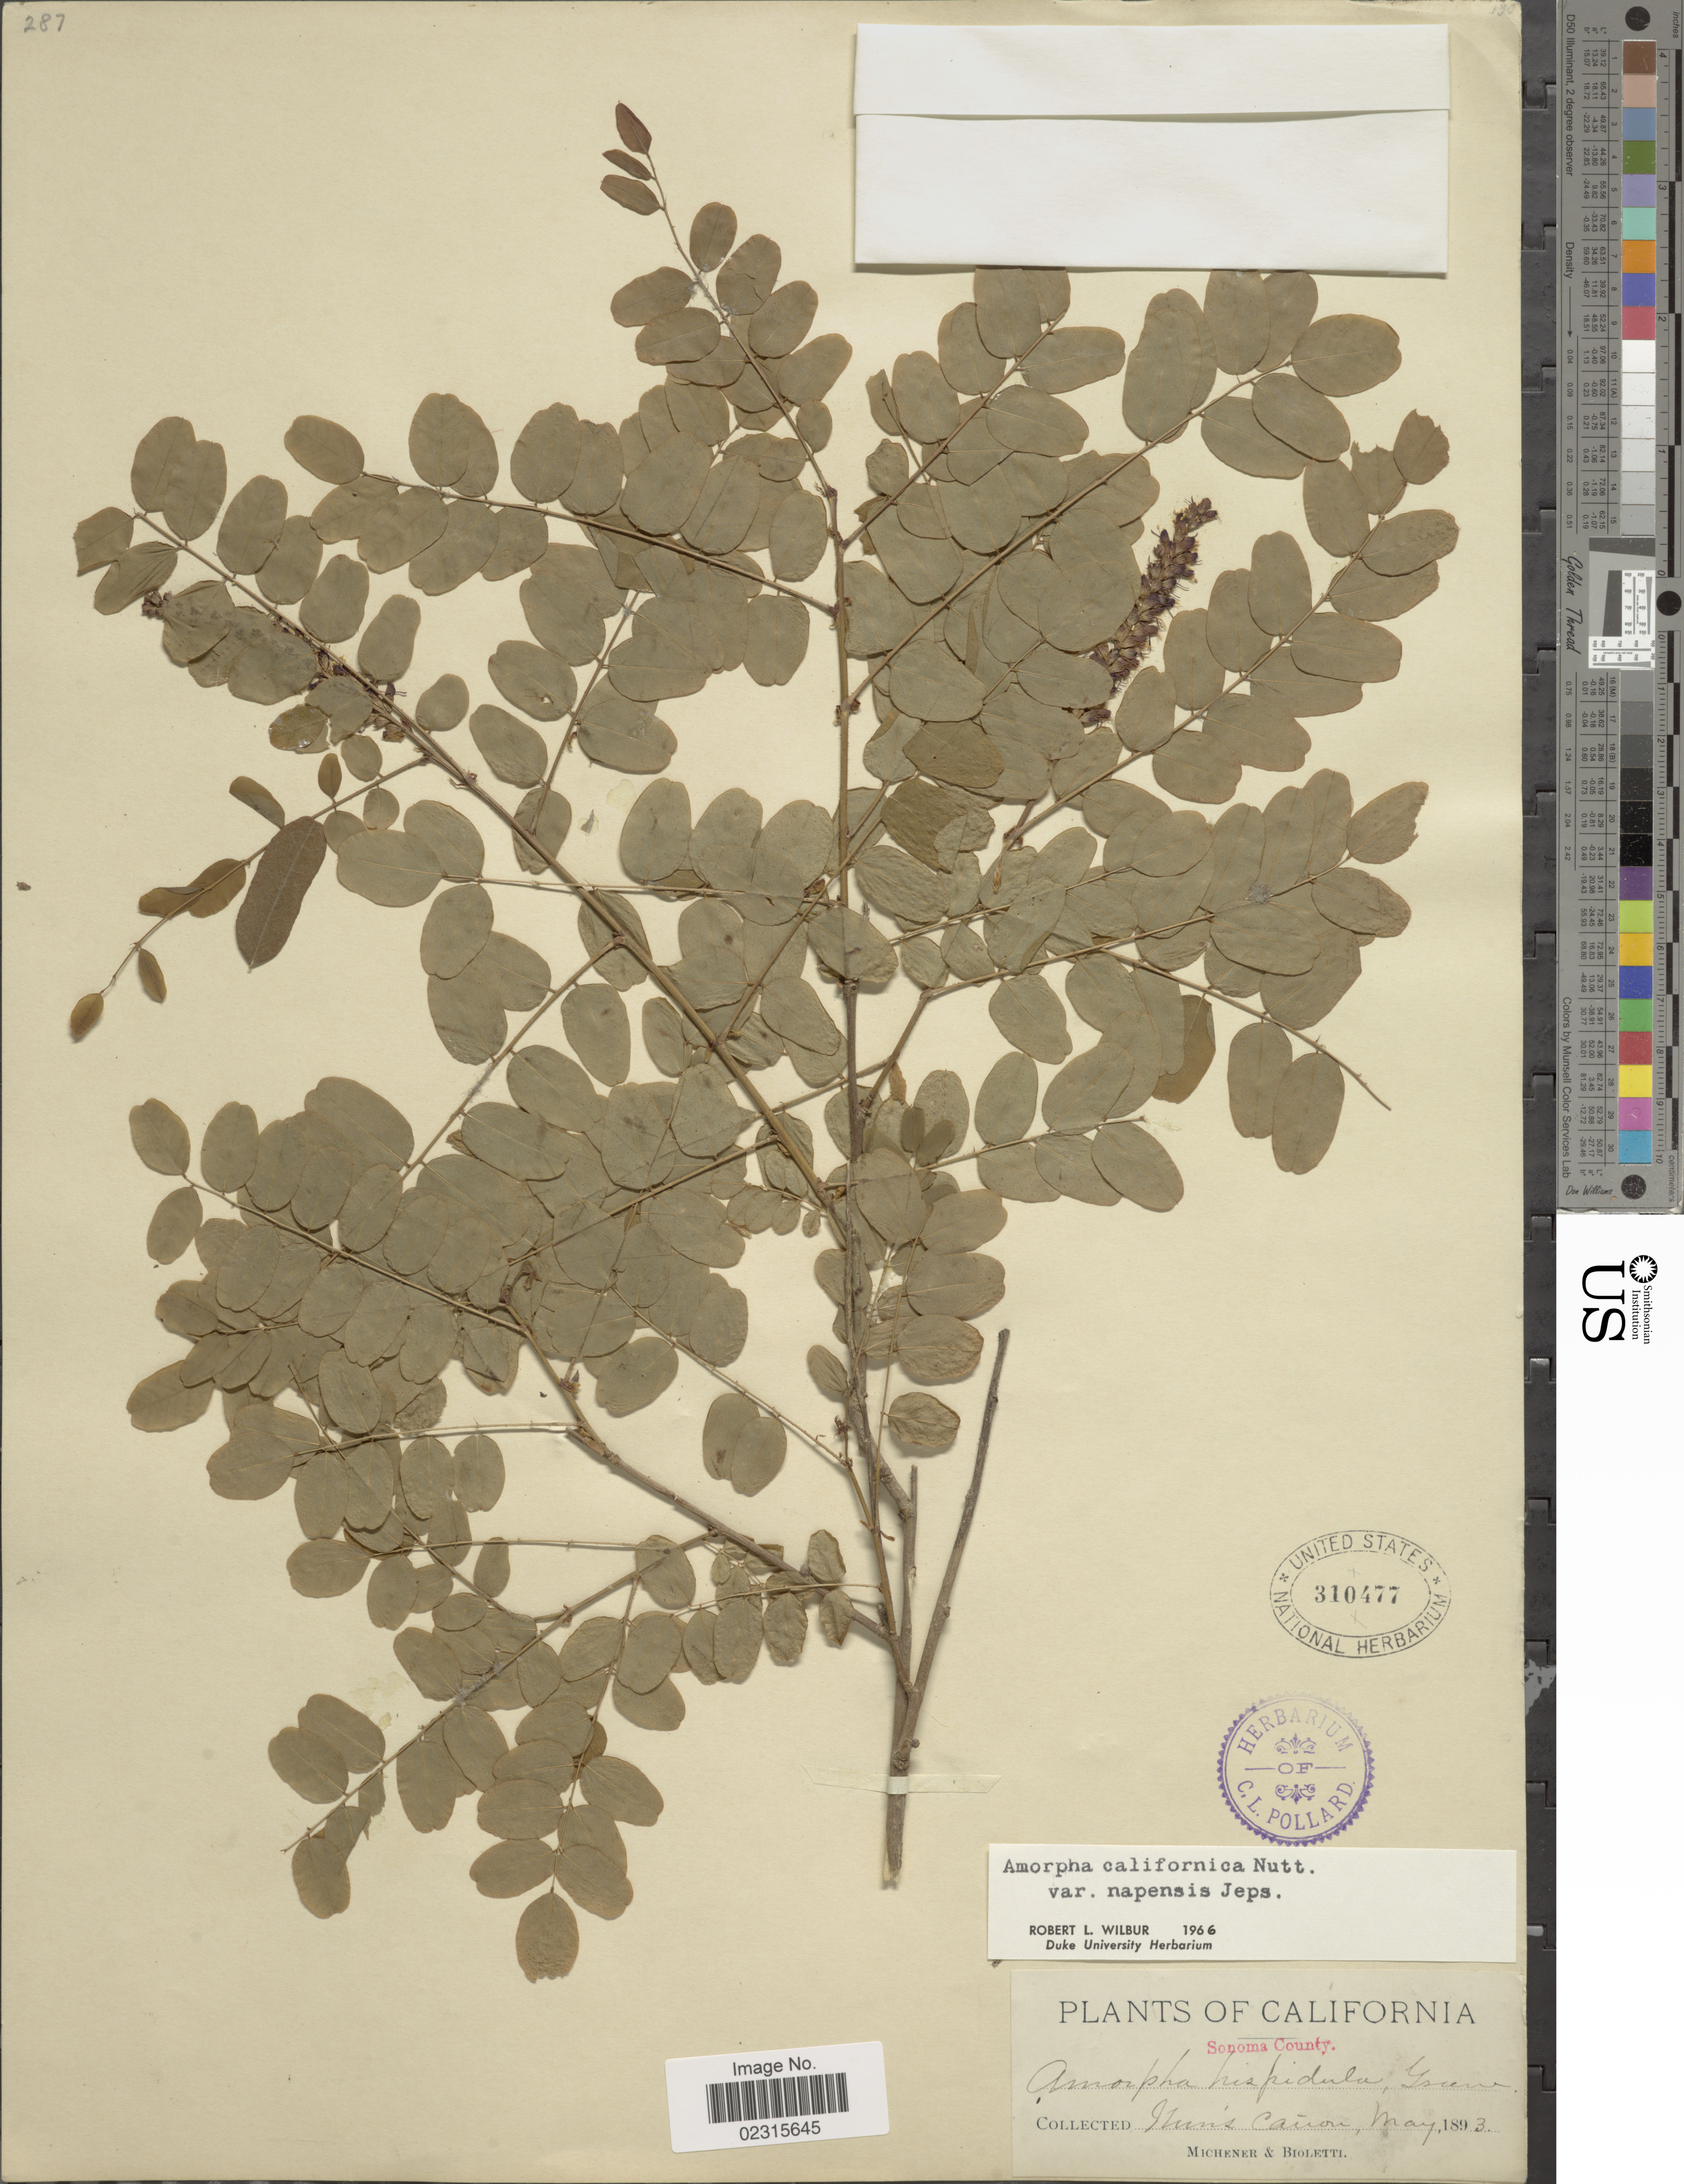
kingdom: Plantae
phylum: Tracheophyta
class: Magnoliopsida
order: Fabales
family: Fabaceae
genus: Amorpha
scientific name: Amorpha californica var. napensis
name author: Jeps.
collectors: -. Michener & -- Bioletti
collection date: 1893-05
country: United States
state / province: California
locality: Sonoma City, Nun's Canon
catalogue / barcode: US 310477